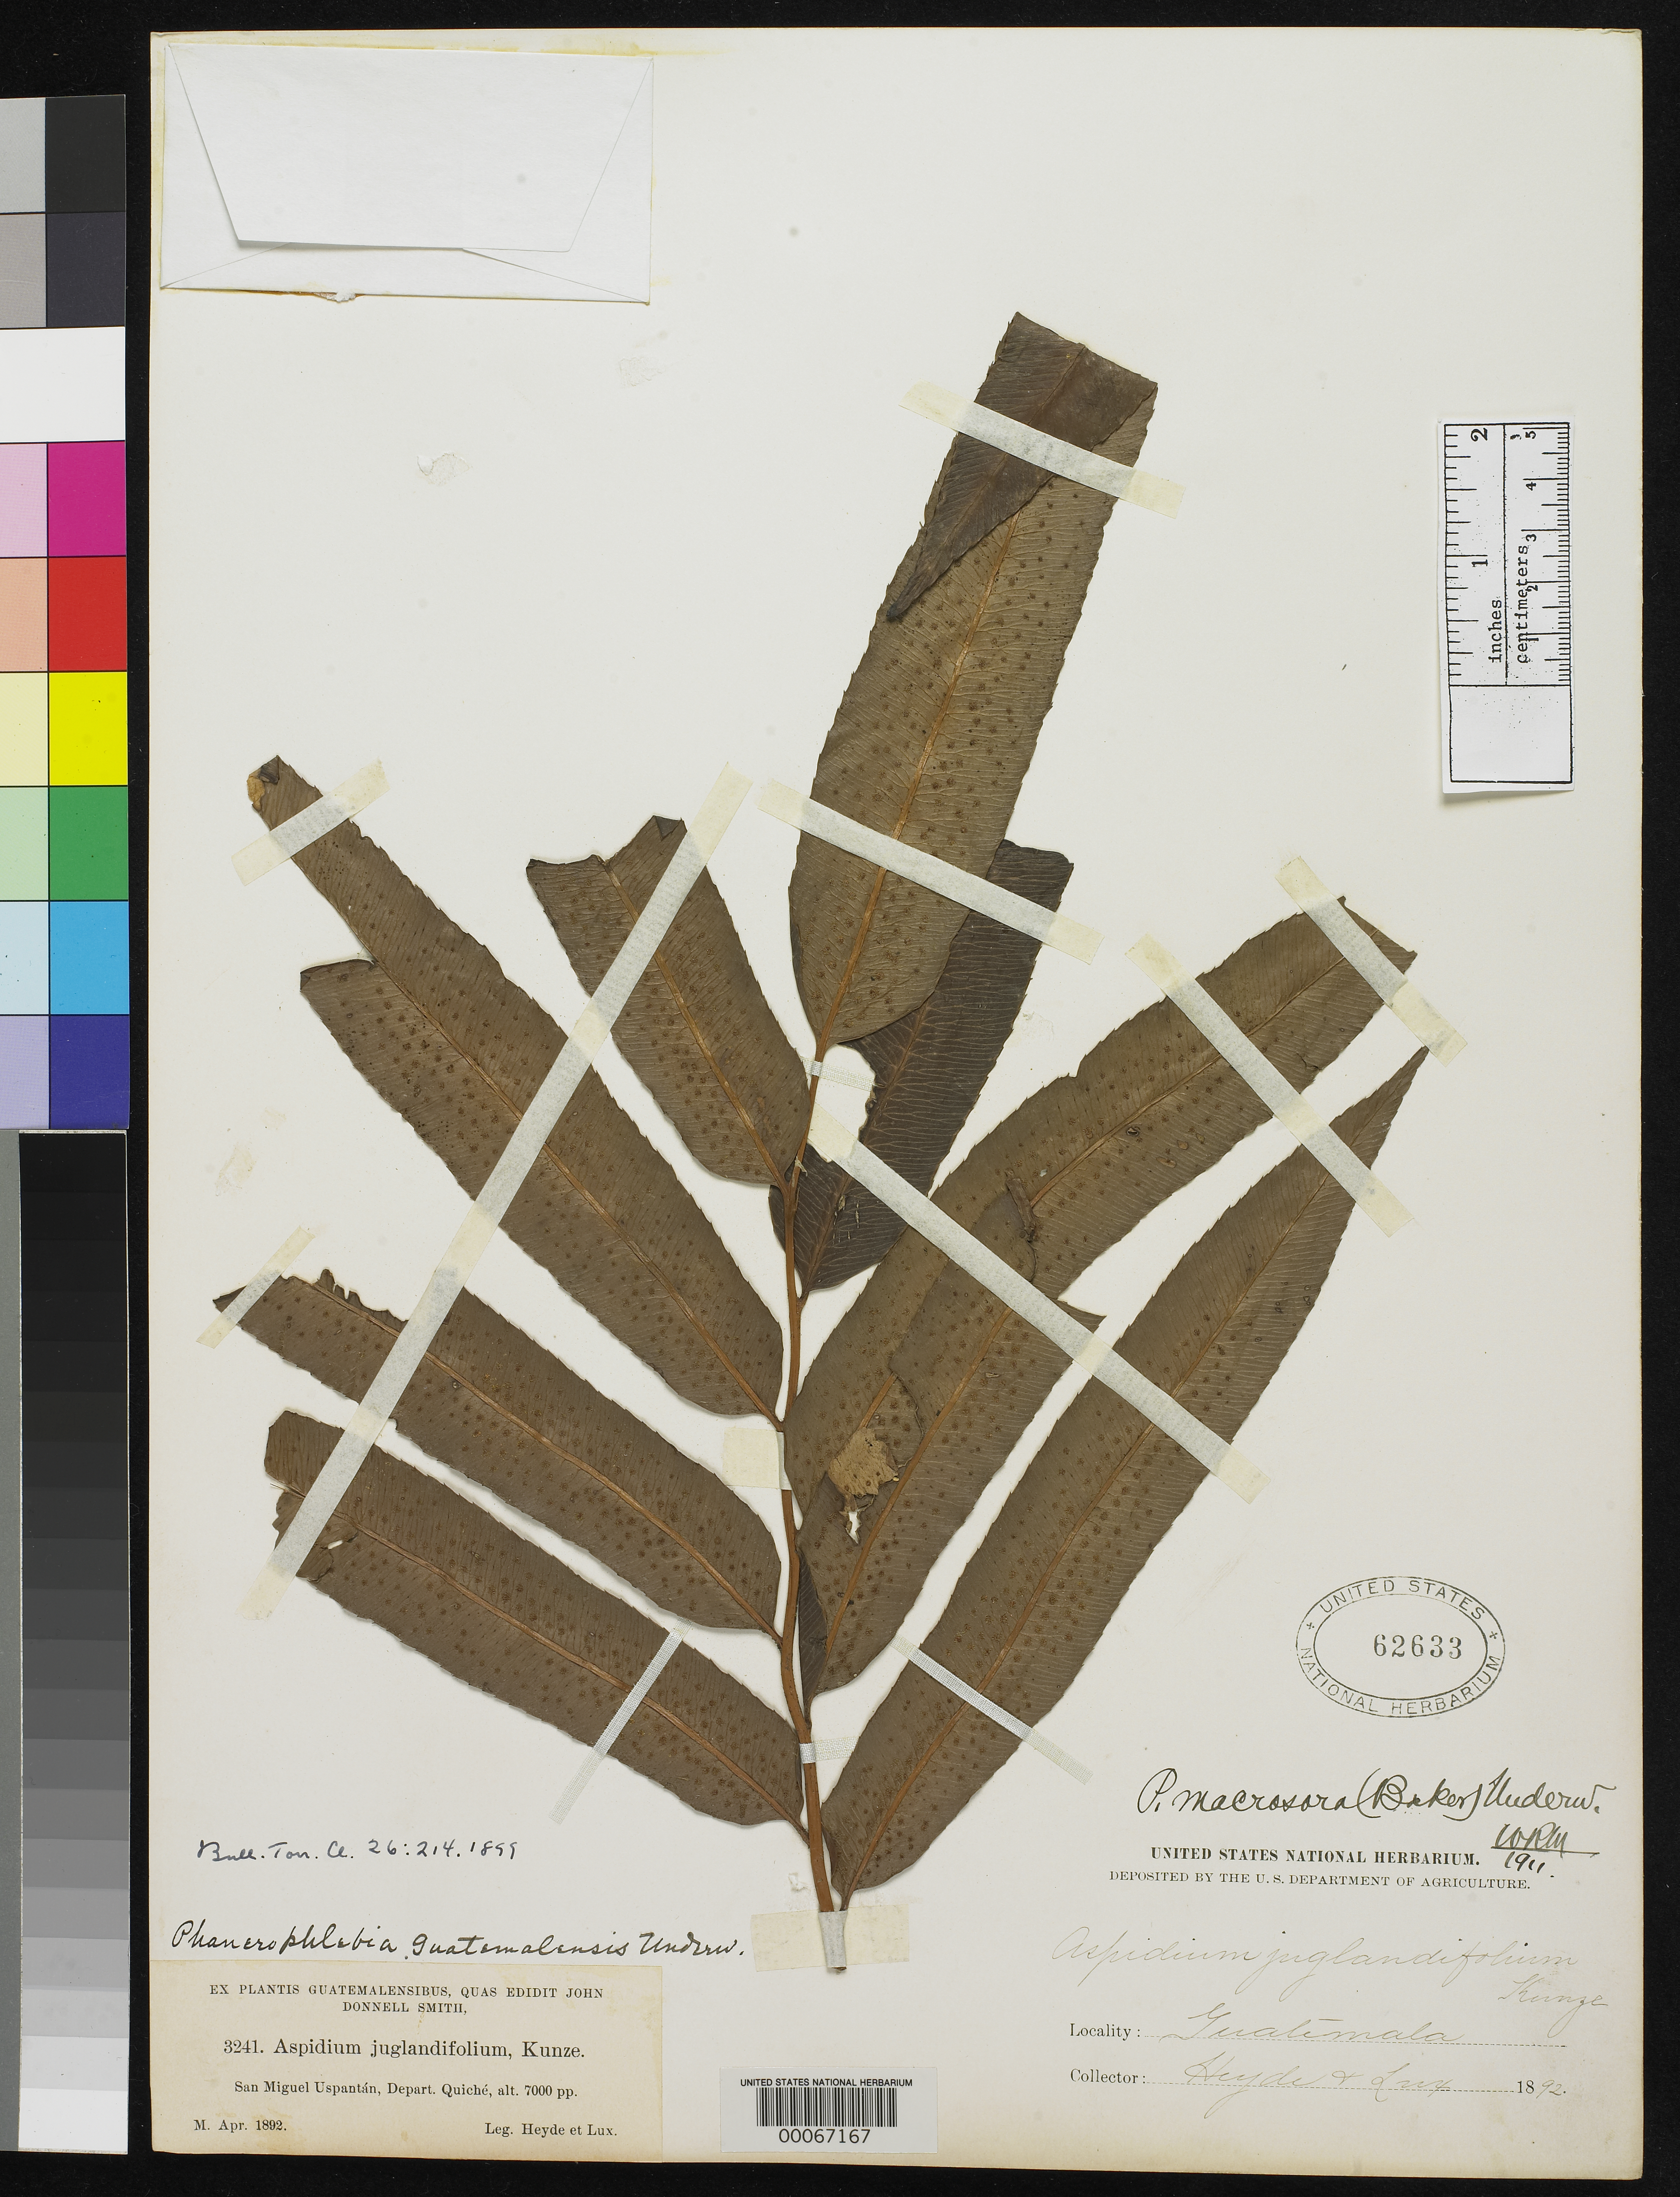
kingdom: Plantae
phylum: Tracheophyta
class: Polypodiopsida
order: Polypodiales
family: Dryopteridaceae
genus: Phanerophlebia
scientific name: Phanerophlebia guatemalensis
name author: Underw.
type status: Type Collection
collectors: E. T. Heyde & E. Lux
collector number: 3241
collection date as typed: Apr 1892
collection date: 1892-04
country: Guatemala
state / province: El Quiché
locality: San Miguel Uspantán.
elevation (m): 2134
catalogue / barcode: US 62633